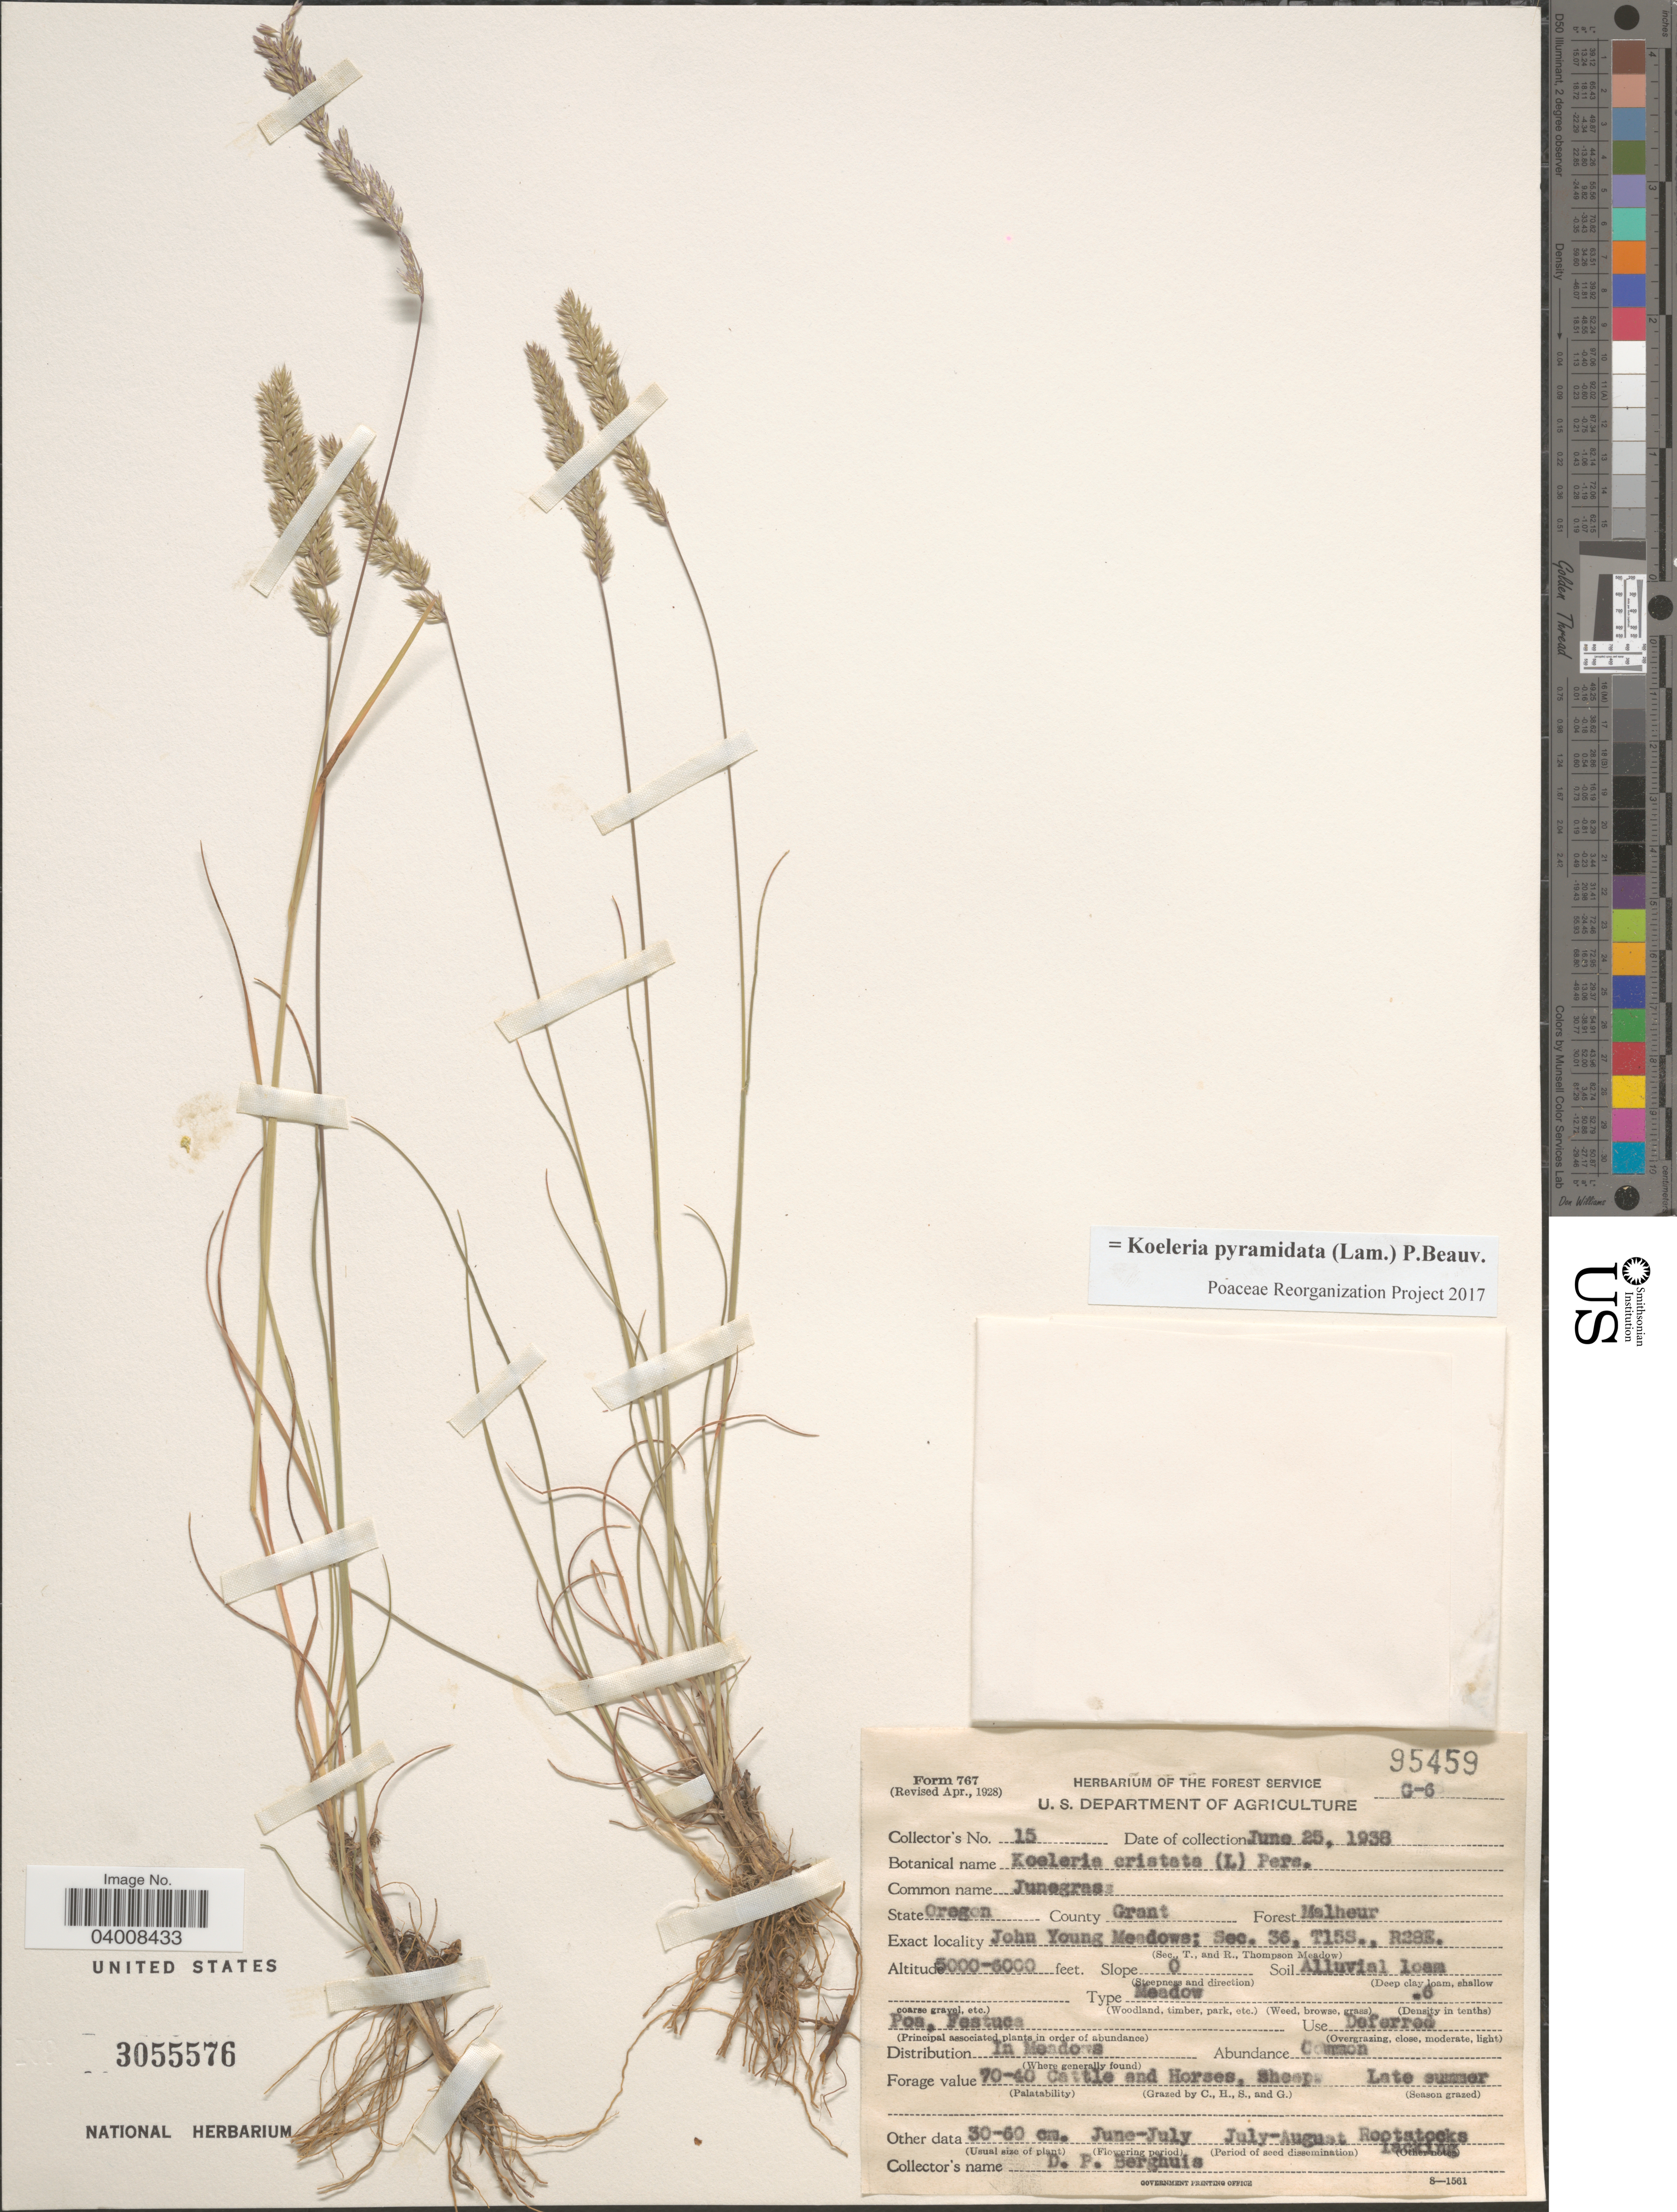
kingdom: Plantae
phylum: Tracheophyta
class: Liliopsida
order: Poales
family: Poaceae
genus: Koeleria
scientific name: Koeleria pyramidata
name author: (Lam.) P. Beauv.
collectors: D. Berghuis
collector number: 15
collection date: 1938-06-25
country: United States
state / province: Oregon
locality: County Grant. Forest Malheur. John Young Meadows; Sec. 36, T15S, R28E.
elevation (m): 1524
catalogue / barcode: US 3055576